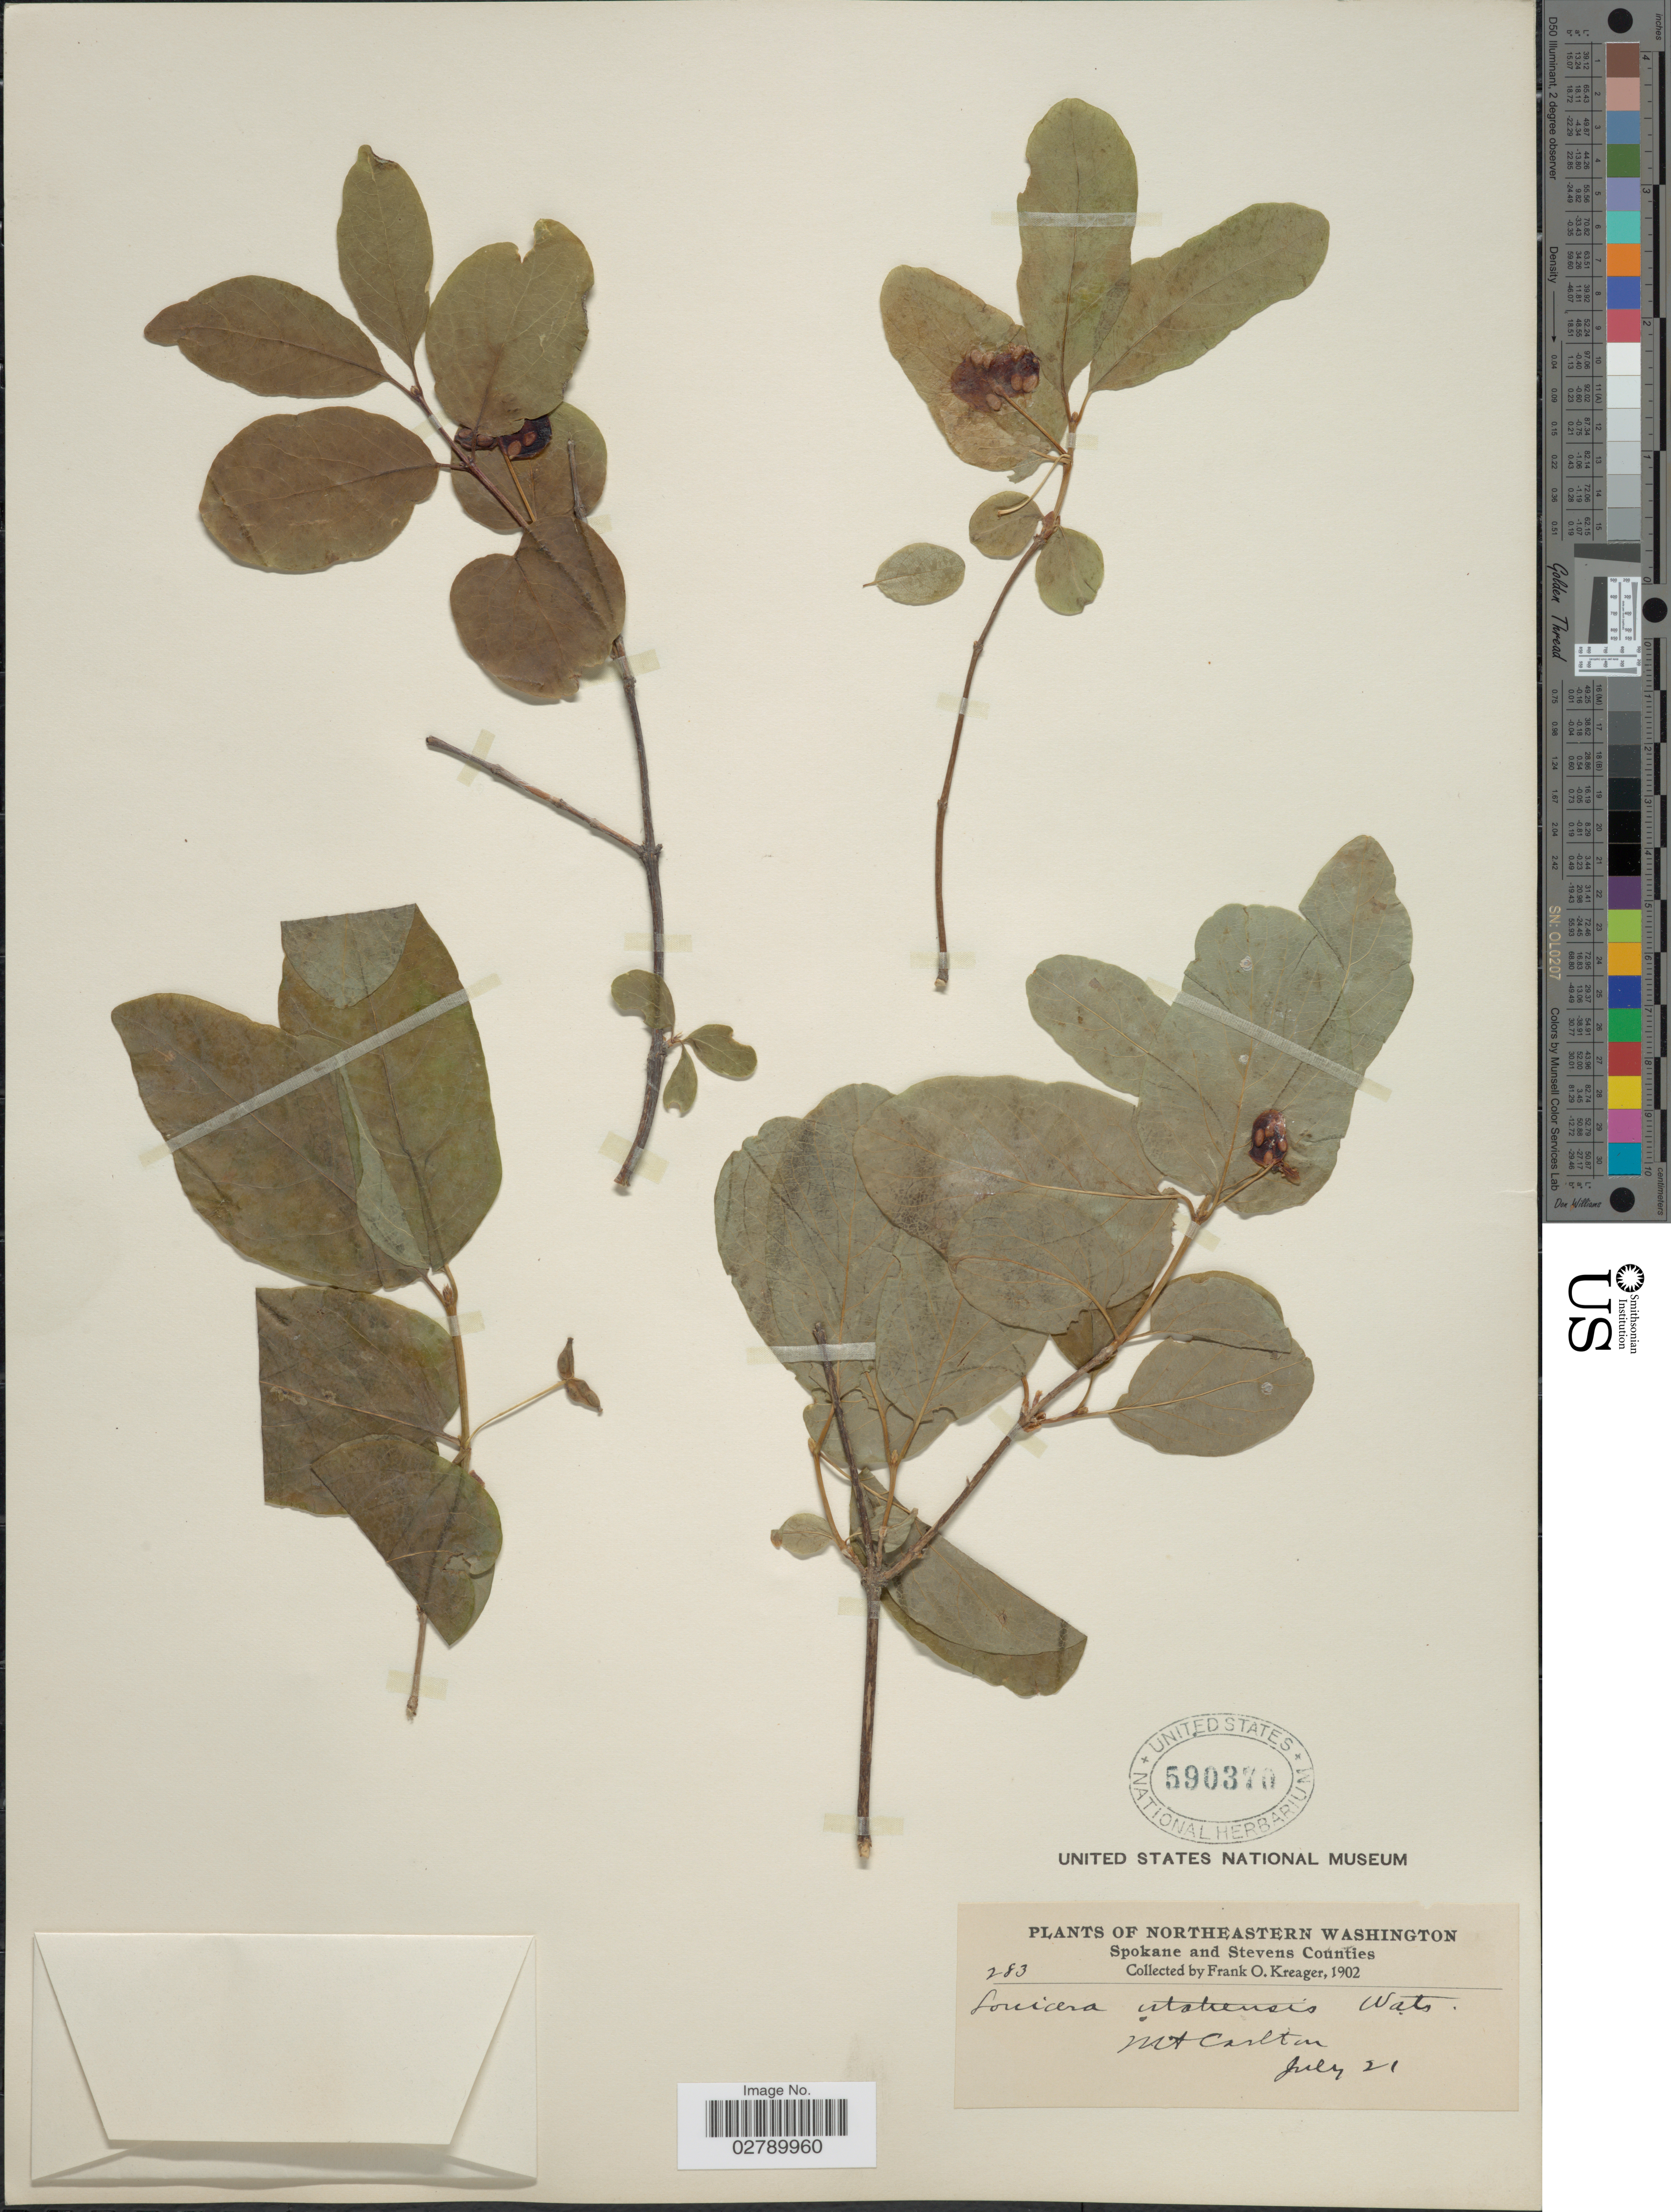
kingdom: Plantae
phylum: Tracheophyta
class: Magnoliopsida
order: Dipsacales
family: Caprifoliaceae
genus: Lonicera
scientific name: Lonicera utahensis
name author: S. Watson in C. King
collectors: F. Kreager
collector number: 283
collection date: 1902-07-21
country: United States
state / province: Washington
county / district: Spokane / Stevens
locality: Northeastern Washington. Spokane and Stevens Counties. Mt Carlton.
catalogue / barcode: US 590370